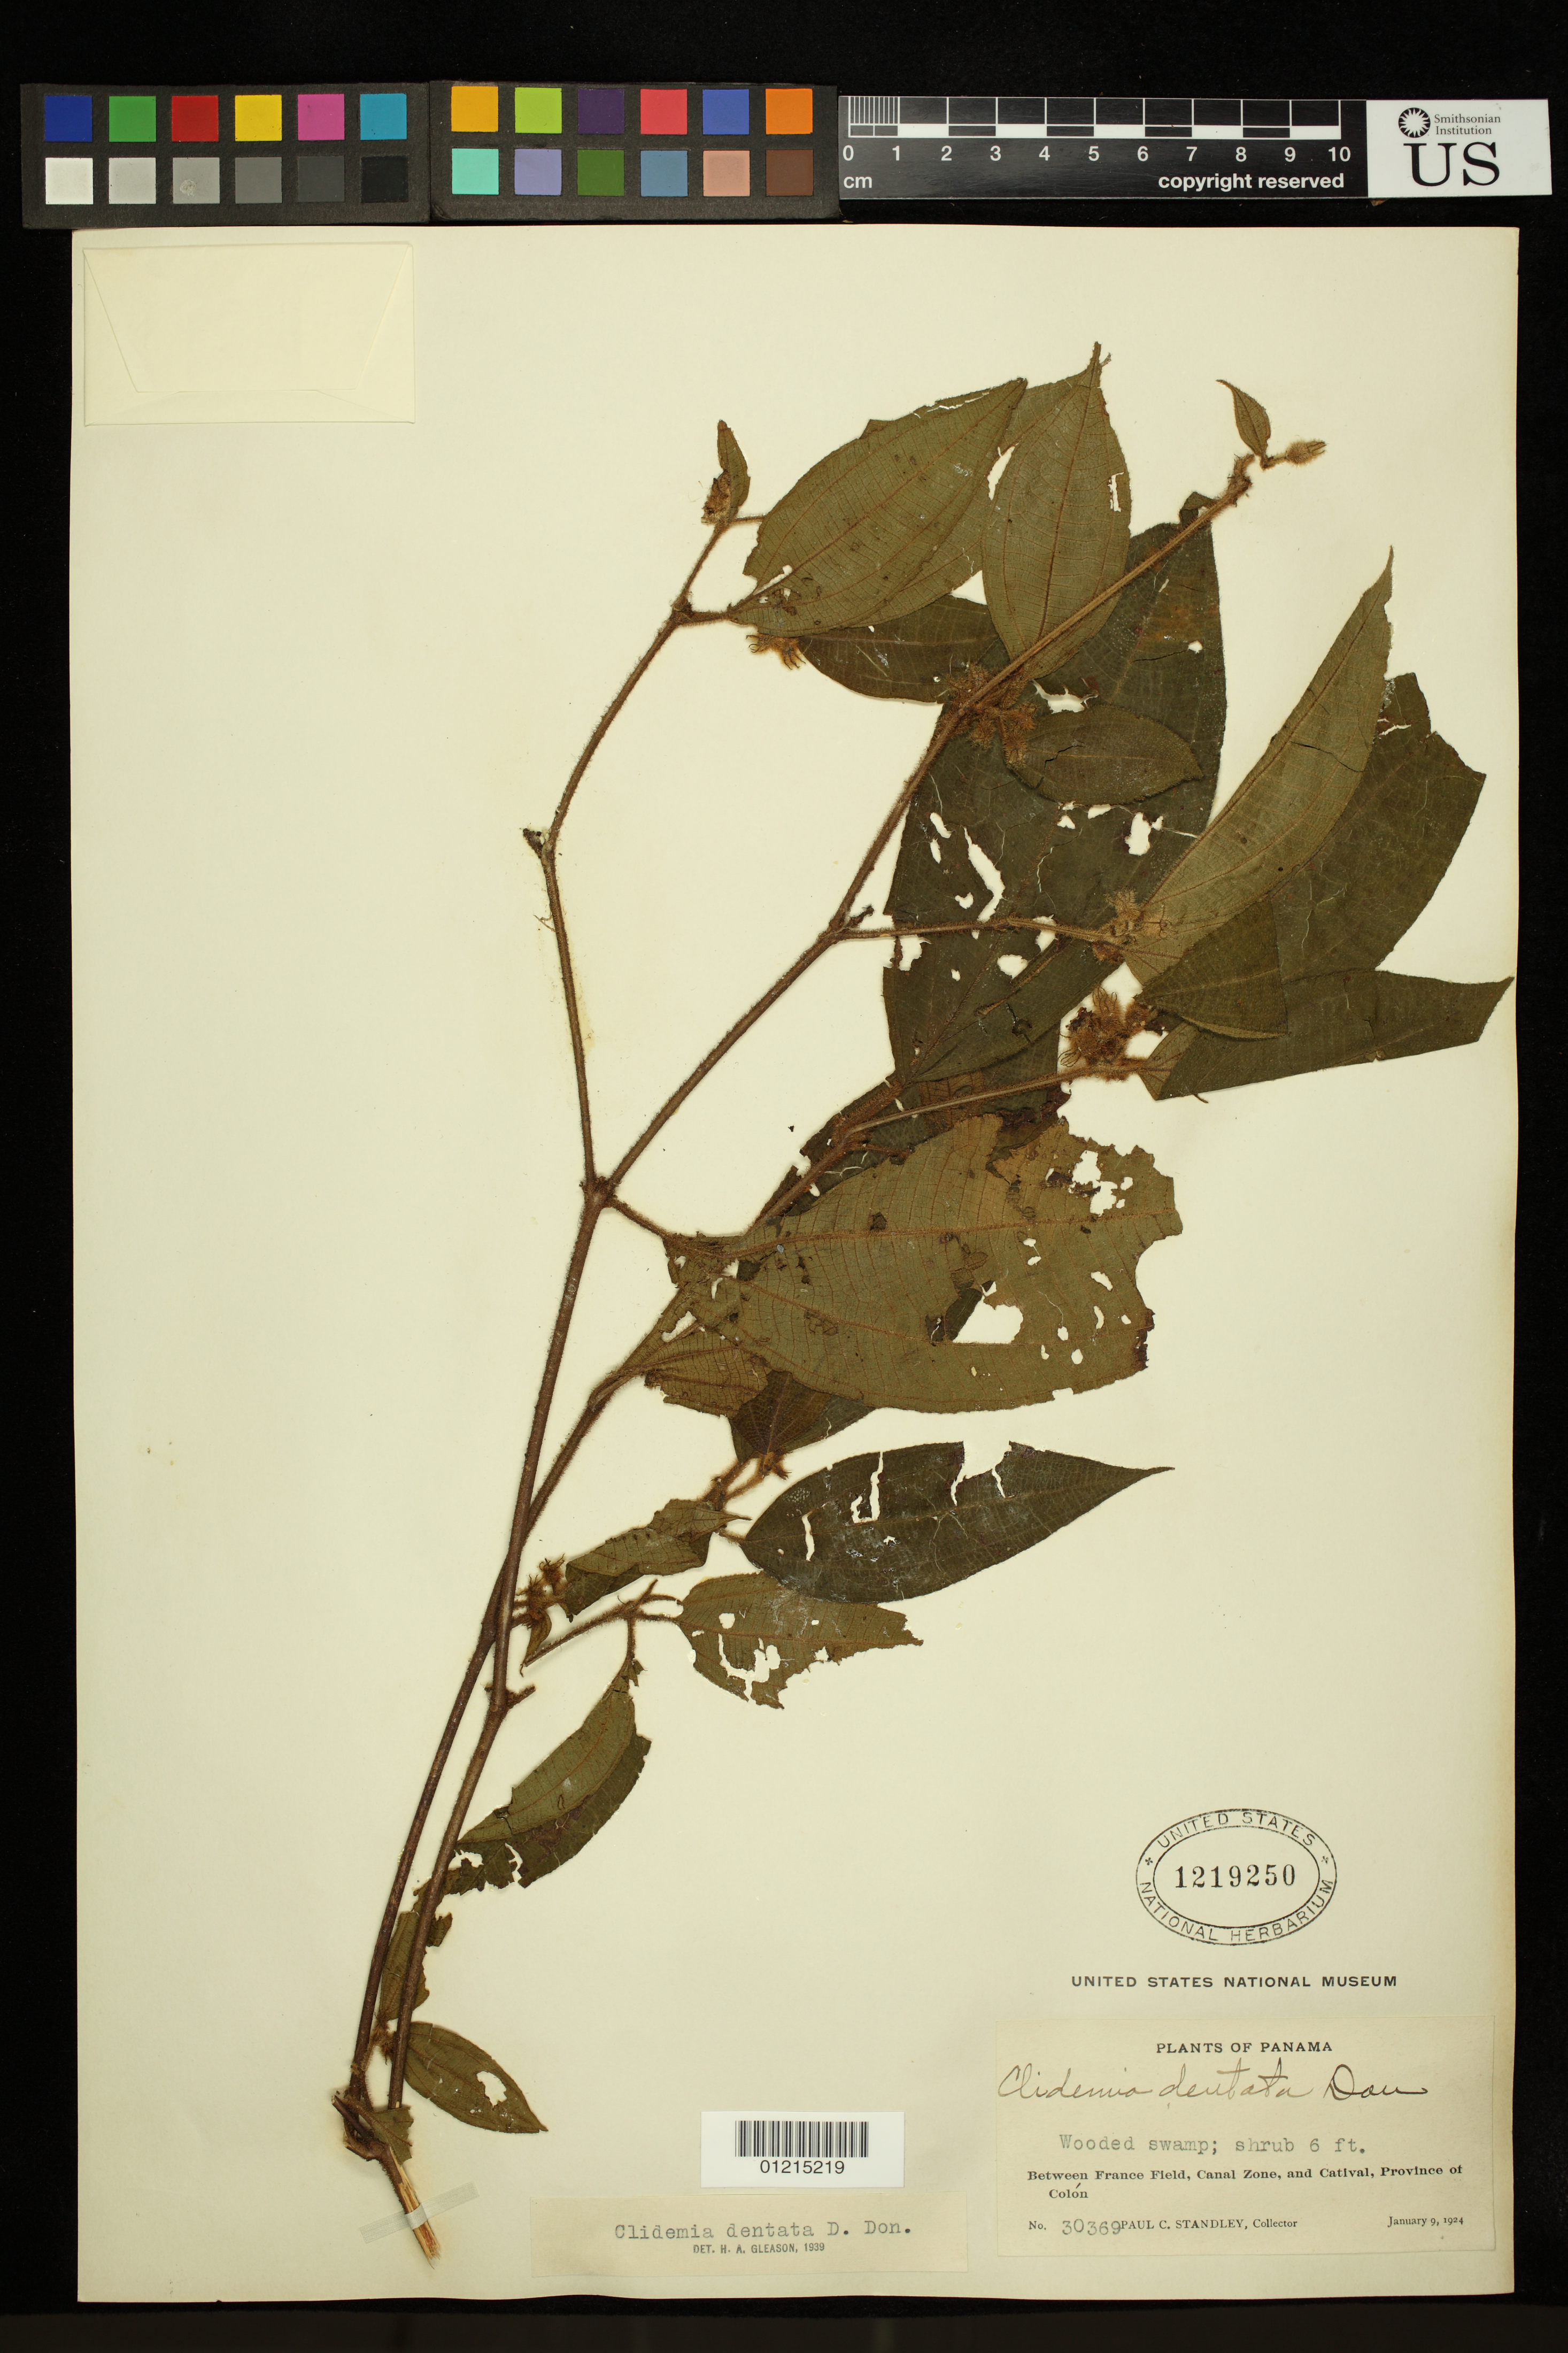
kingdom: Plantae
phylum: Tracheophyta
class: Magnoliopsida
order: Myrtales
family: Melastomataceae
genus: Clidemia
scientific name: Clidemia dentata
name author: D. Don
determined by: Gleason, H. A.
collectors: P. C. Standley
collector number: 30369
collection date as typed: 09 Jan 1924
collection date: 1924-01-09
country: Panama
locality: Between France Field, Canal Zone, and Catival, Province of Colón.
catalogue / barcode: US 1219250